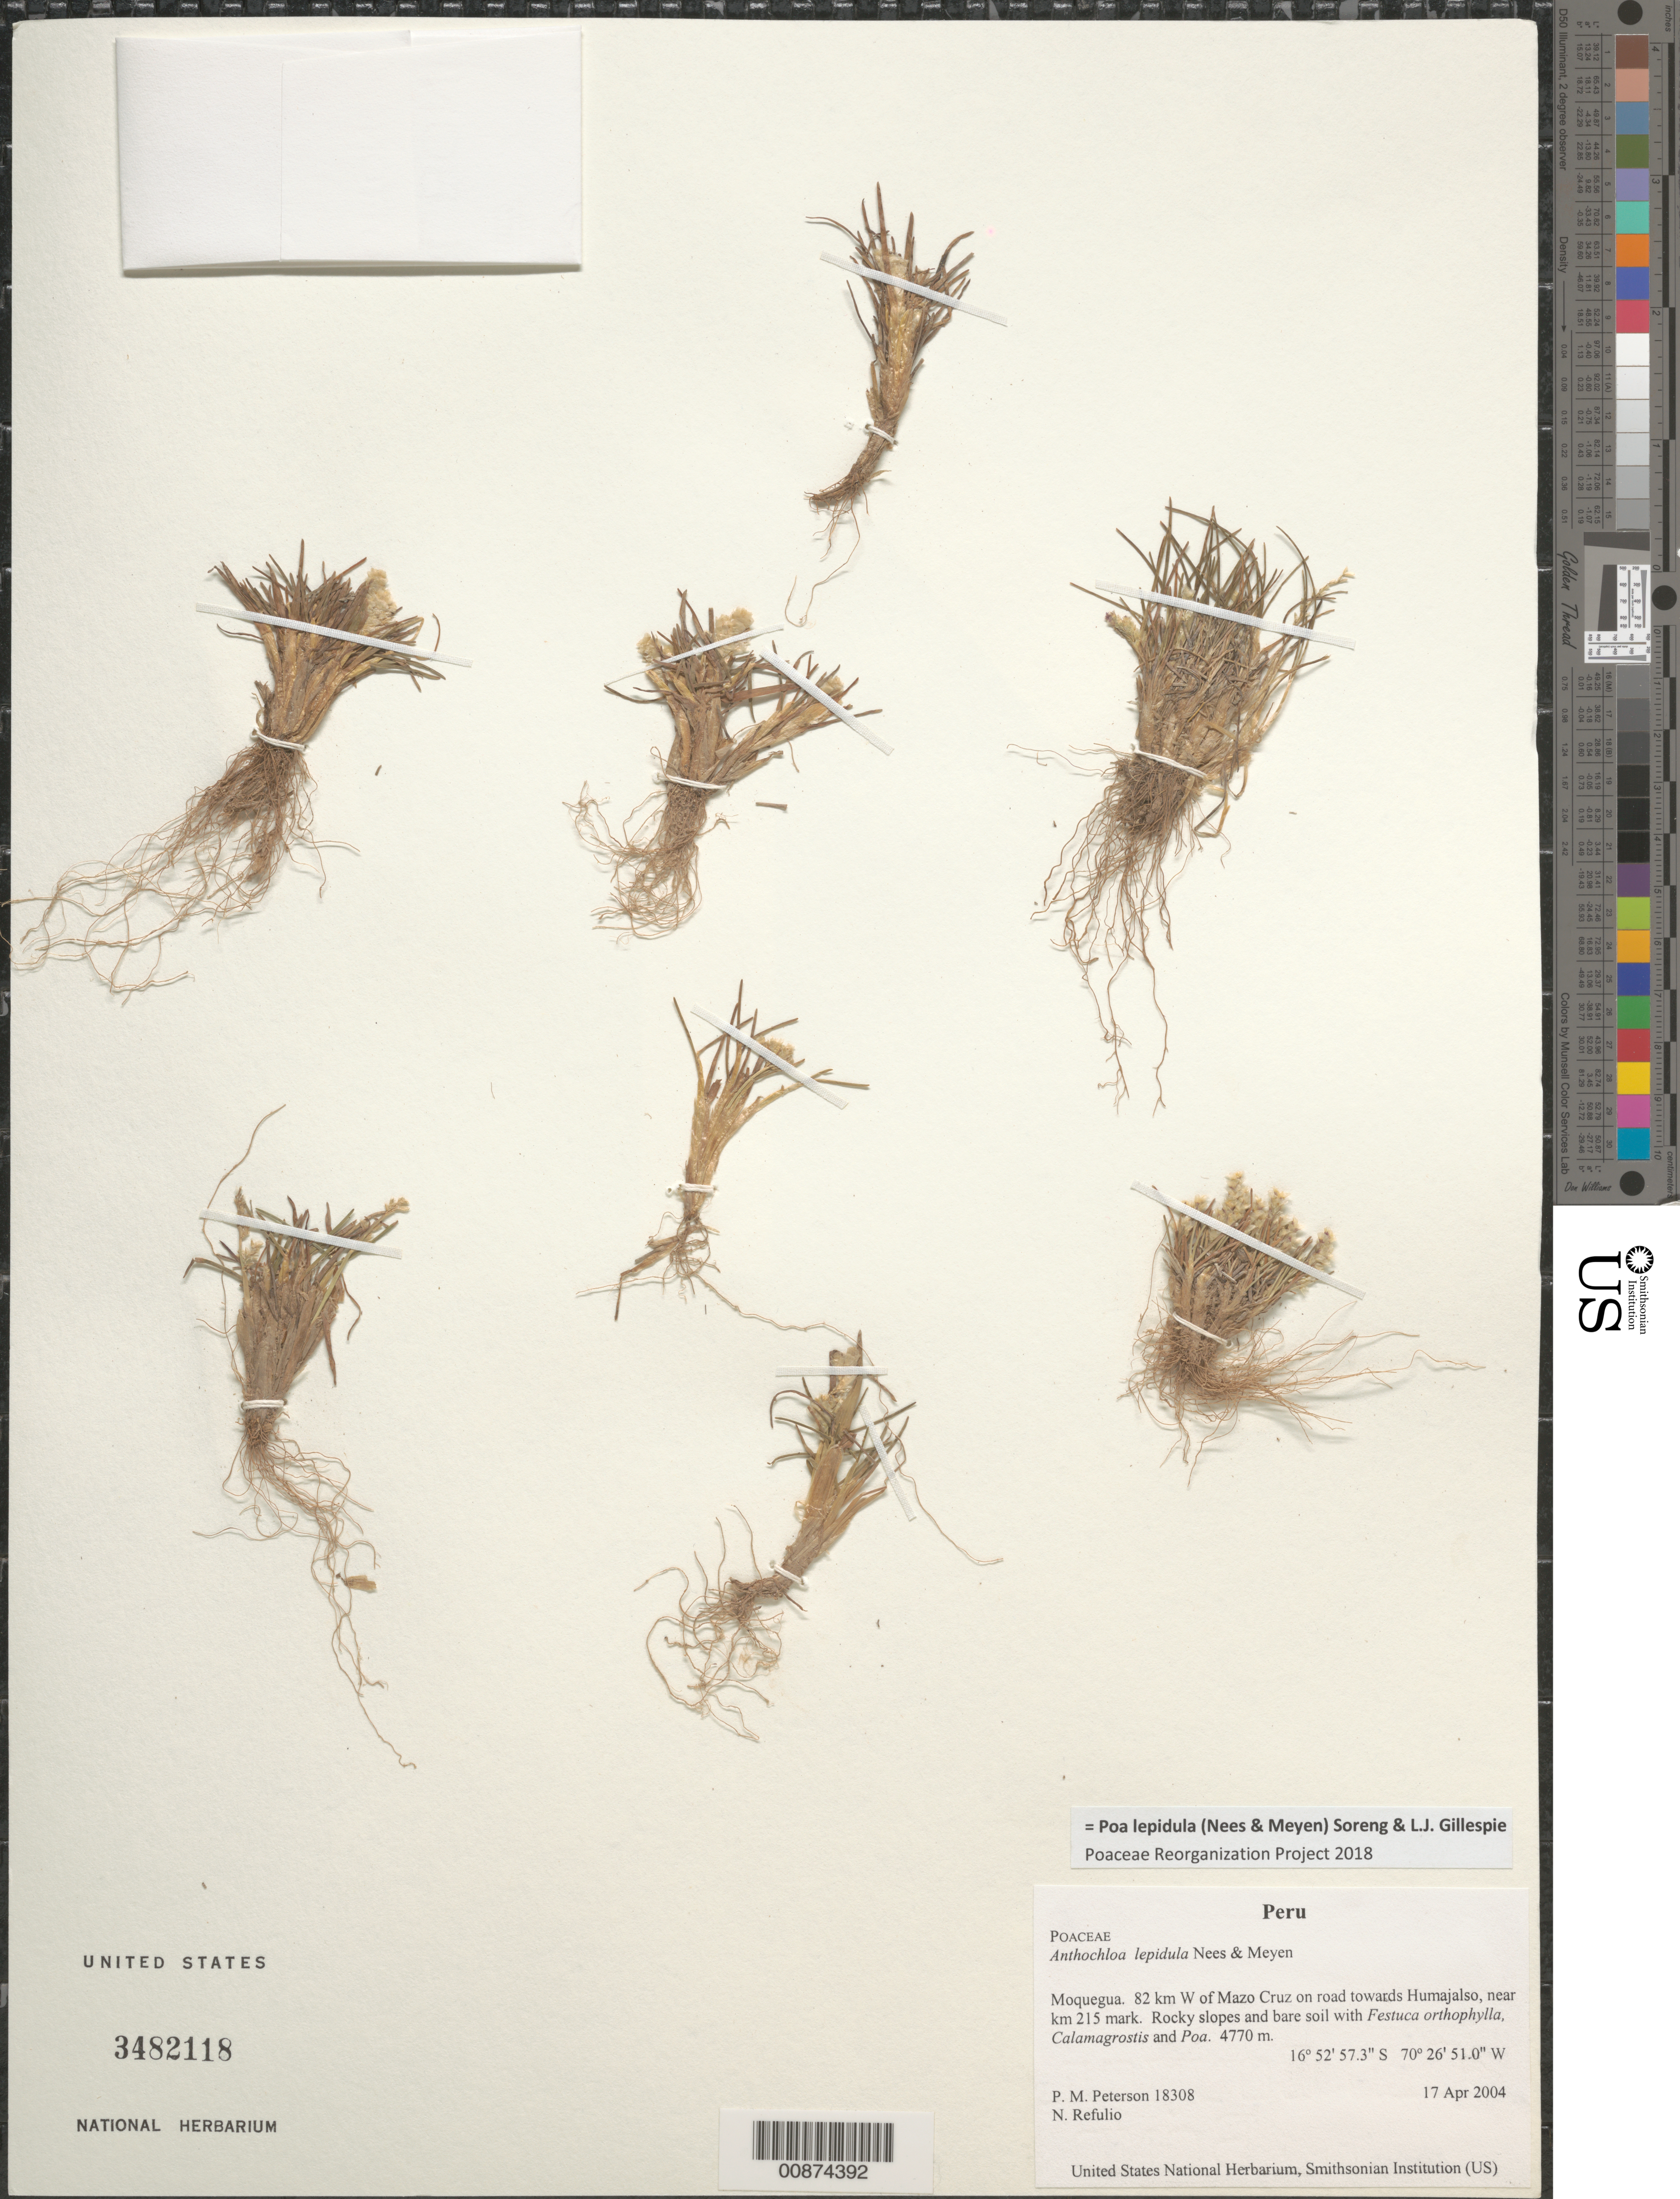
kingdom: Plantae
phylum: Tracheophyta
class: Liliopsida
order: Poales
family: Poaceae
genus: Poa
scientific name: Poa lepidula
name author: (Nees & Meyen) Soreng & L.J. Gillespie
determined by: Poaceae Reorganization Project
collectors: P. M. Peterson & N. Refulio-Rodríguez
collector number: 18308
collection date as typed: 17 Apr 2004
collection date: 2004-04-17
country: Peru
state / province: Moquegua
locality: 82 km W of Mazo Cruz on road towards Humajalso, near km 215 mark. Rocky slopes and bare soil with Festuca orthophylla, Calamagrostis and Poa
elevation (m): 4770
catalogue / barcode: US 3482118